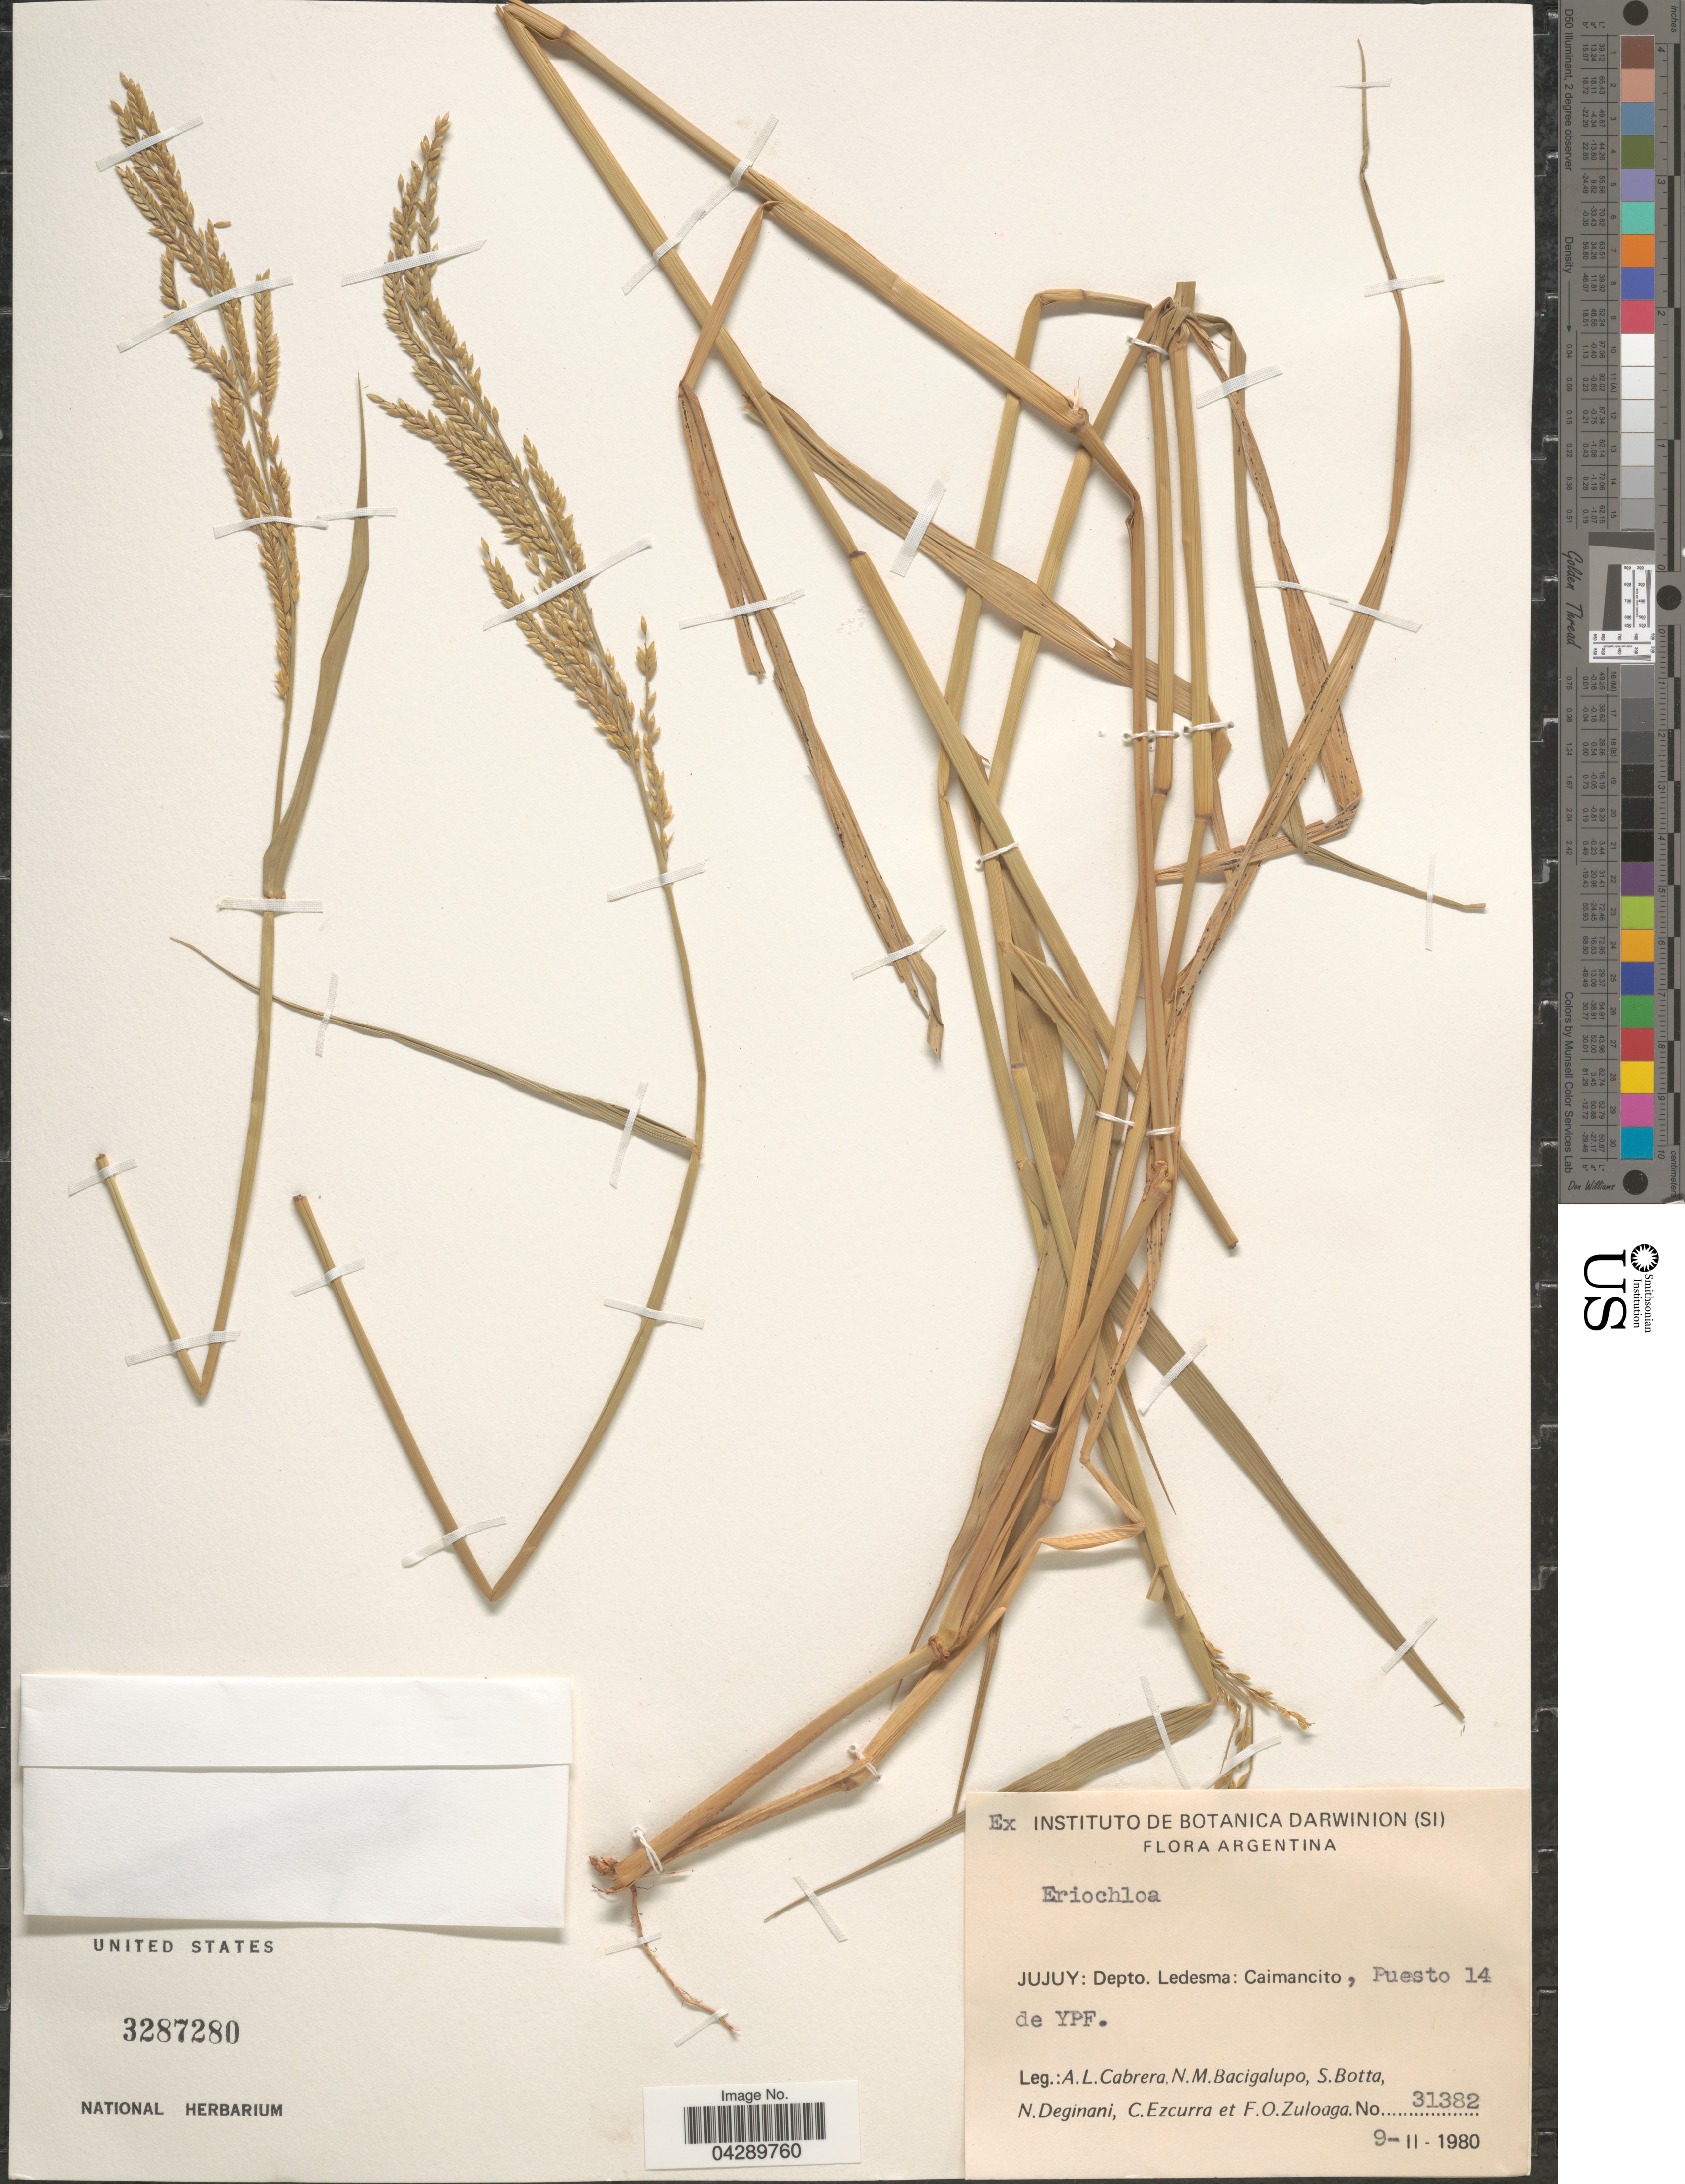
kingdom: Plantae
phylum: Tracheophyta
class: Liliopsida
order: Poales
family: Poaceae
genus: Eriochloa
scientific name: Eriochloa sp.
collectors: A. L. Cabrera, N. M. Bacigalupo, S. Botta, N. Deginani & et al.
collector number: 31382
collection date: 1980-02-09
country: Argentina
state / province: Jujuy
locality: Depto. Ledesma: Caimancito, Puesto 14 de YPF.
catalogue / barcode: US 3287280